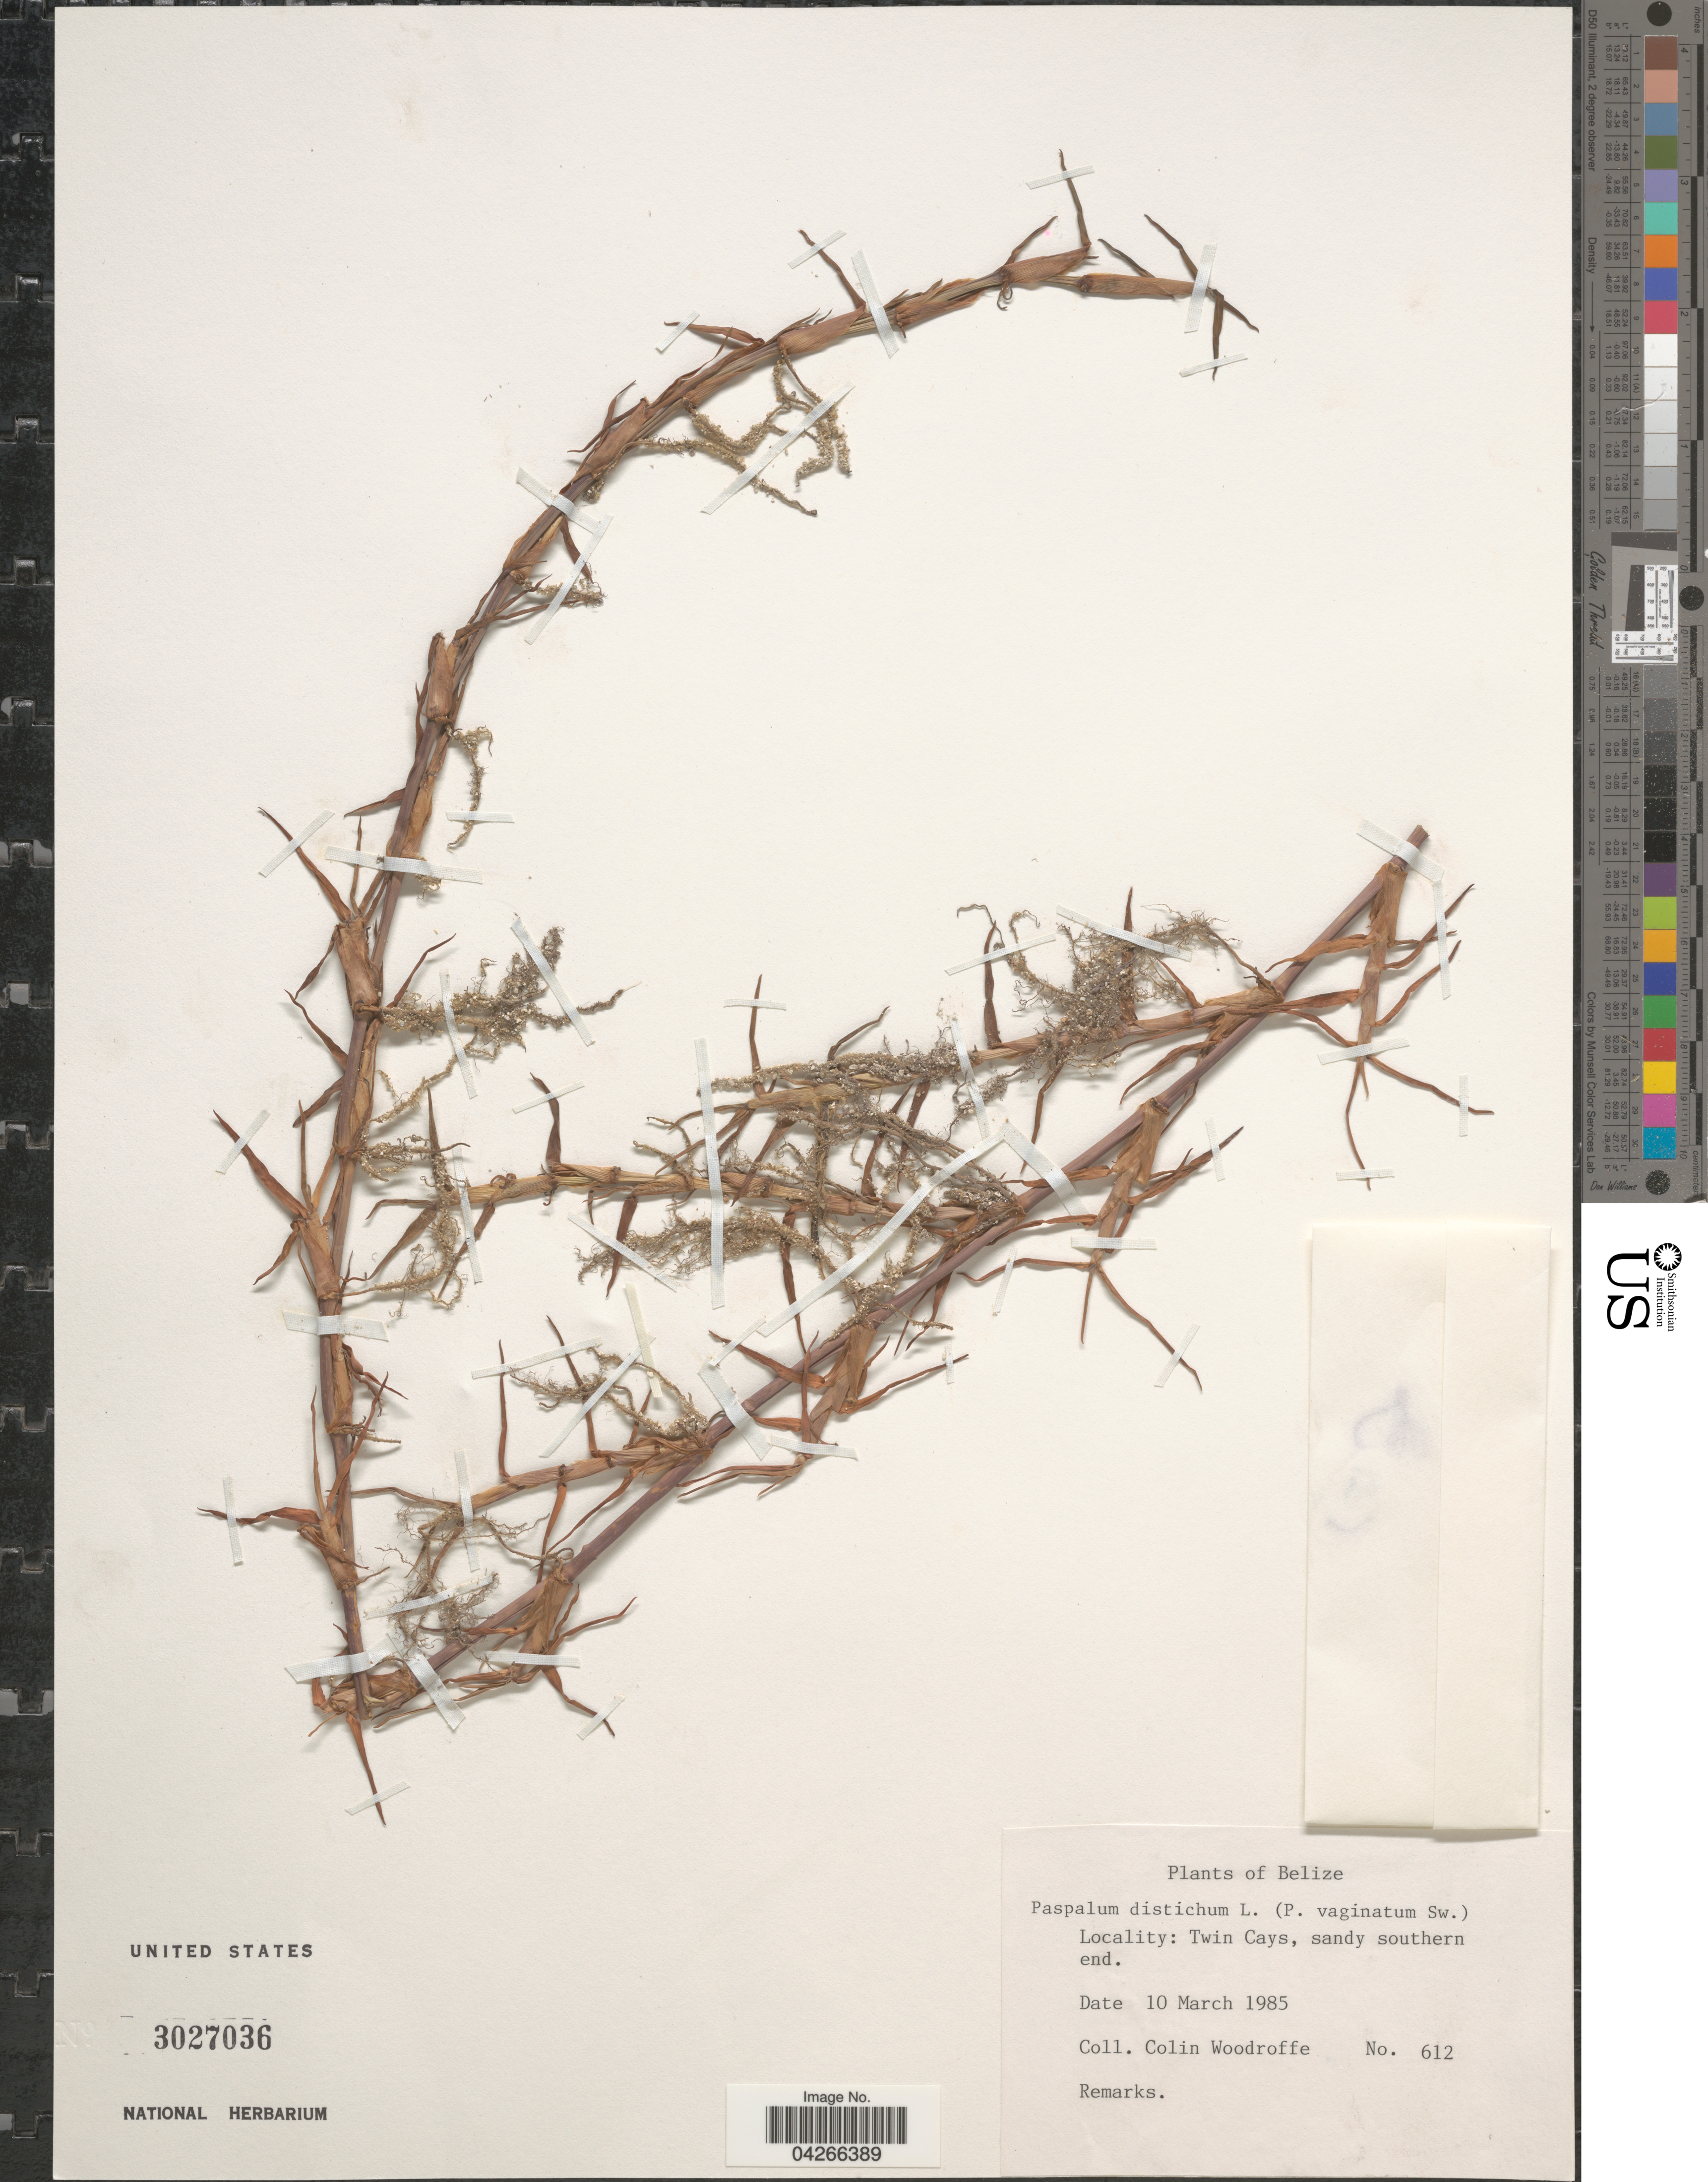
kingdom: Plantae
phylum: Tracheophyta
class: Liliopsida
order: Poales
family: Poaceae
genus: Paspalum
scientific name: Paspalum distichum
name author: L.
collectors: C. Woodroffe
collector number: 612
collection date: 1985-03-10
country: Belize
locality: Twin Cays, sandy southern end.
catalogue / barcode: US 3027036